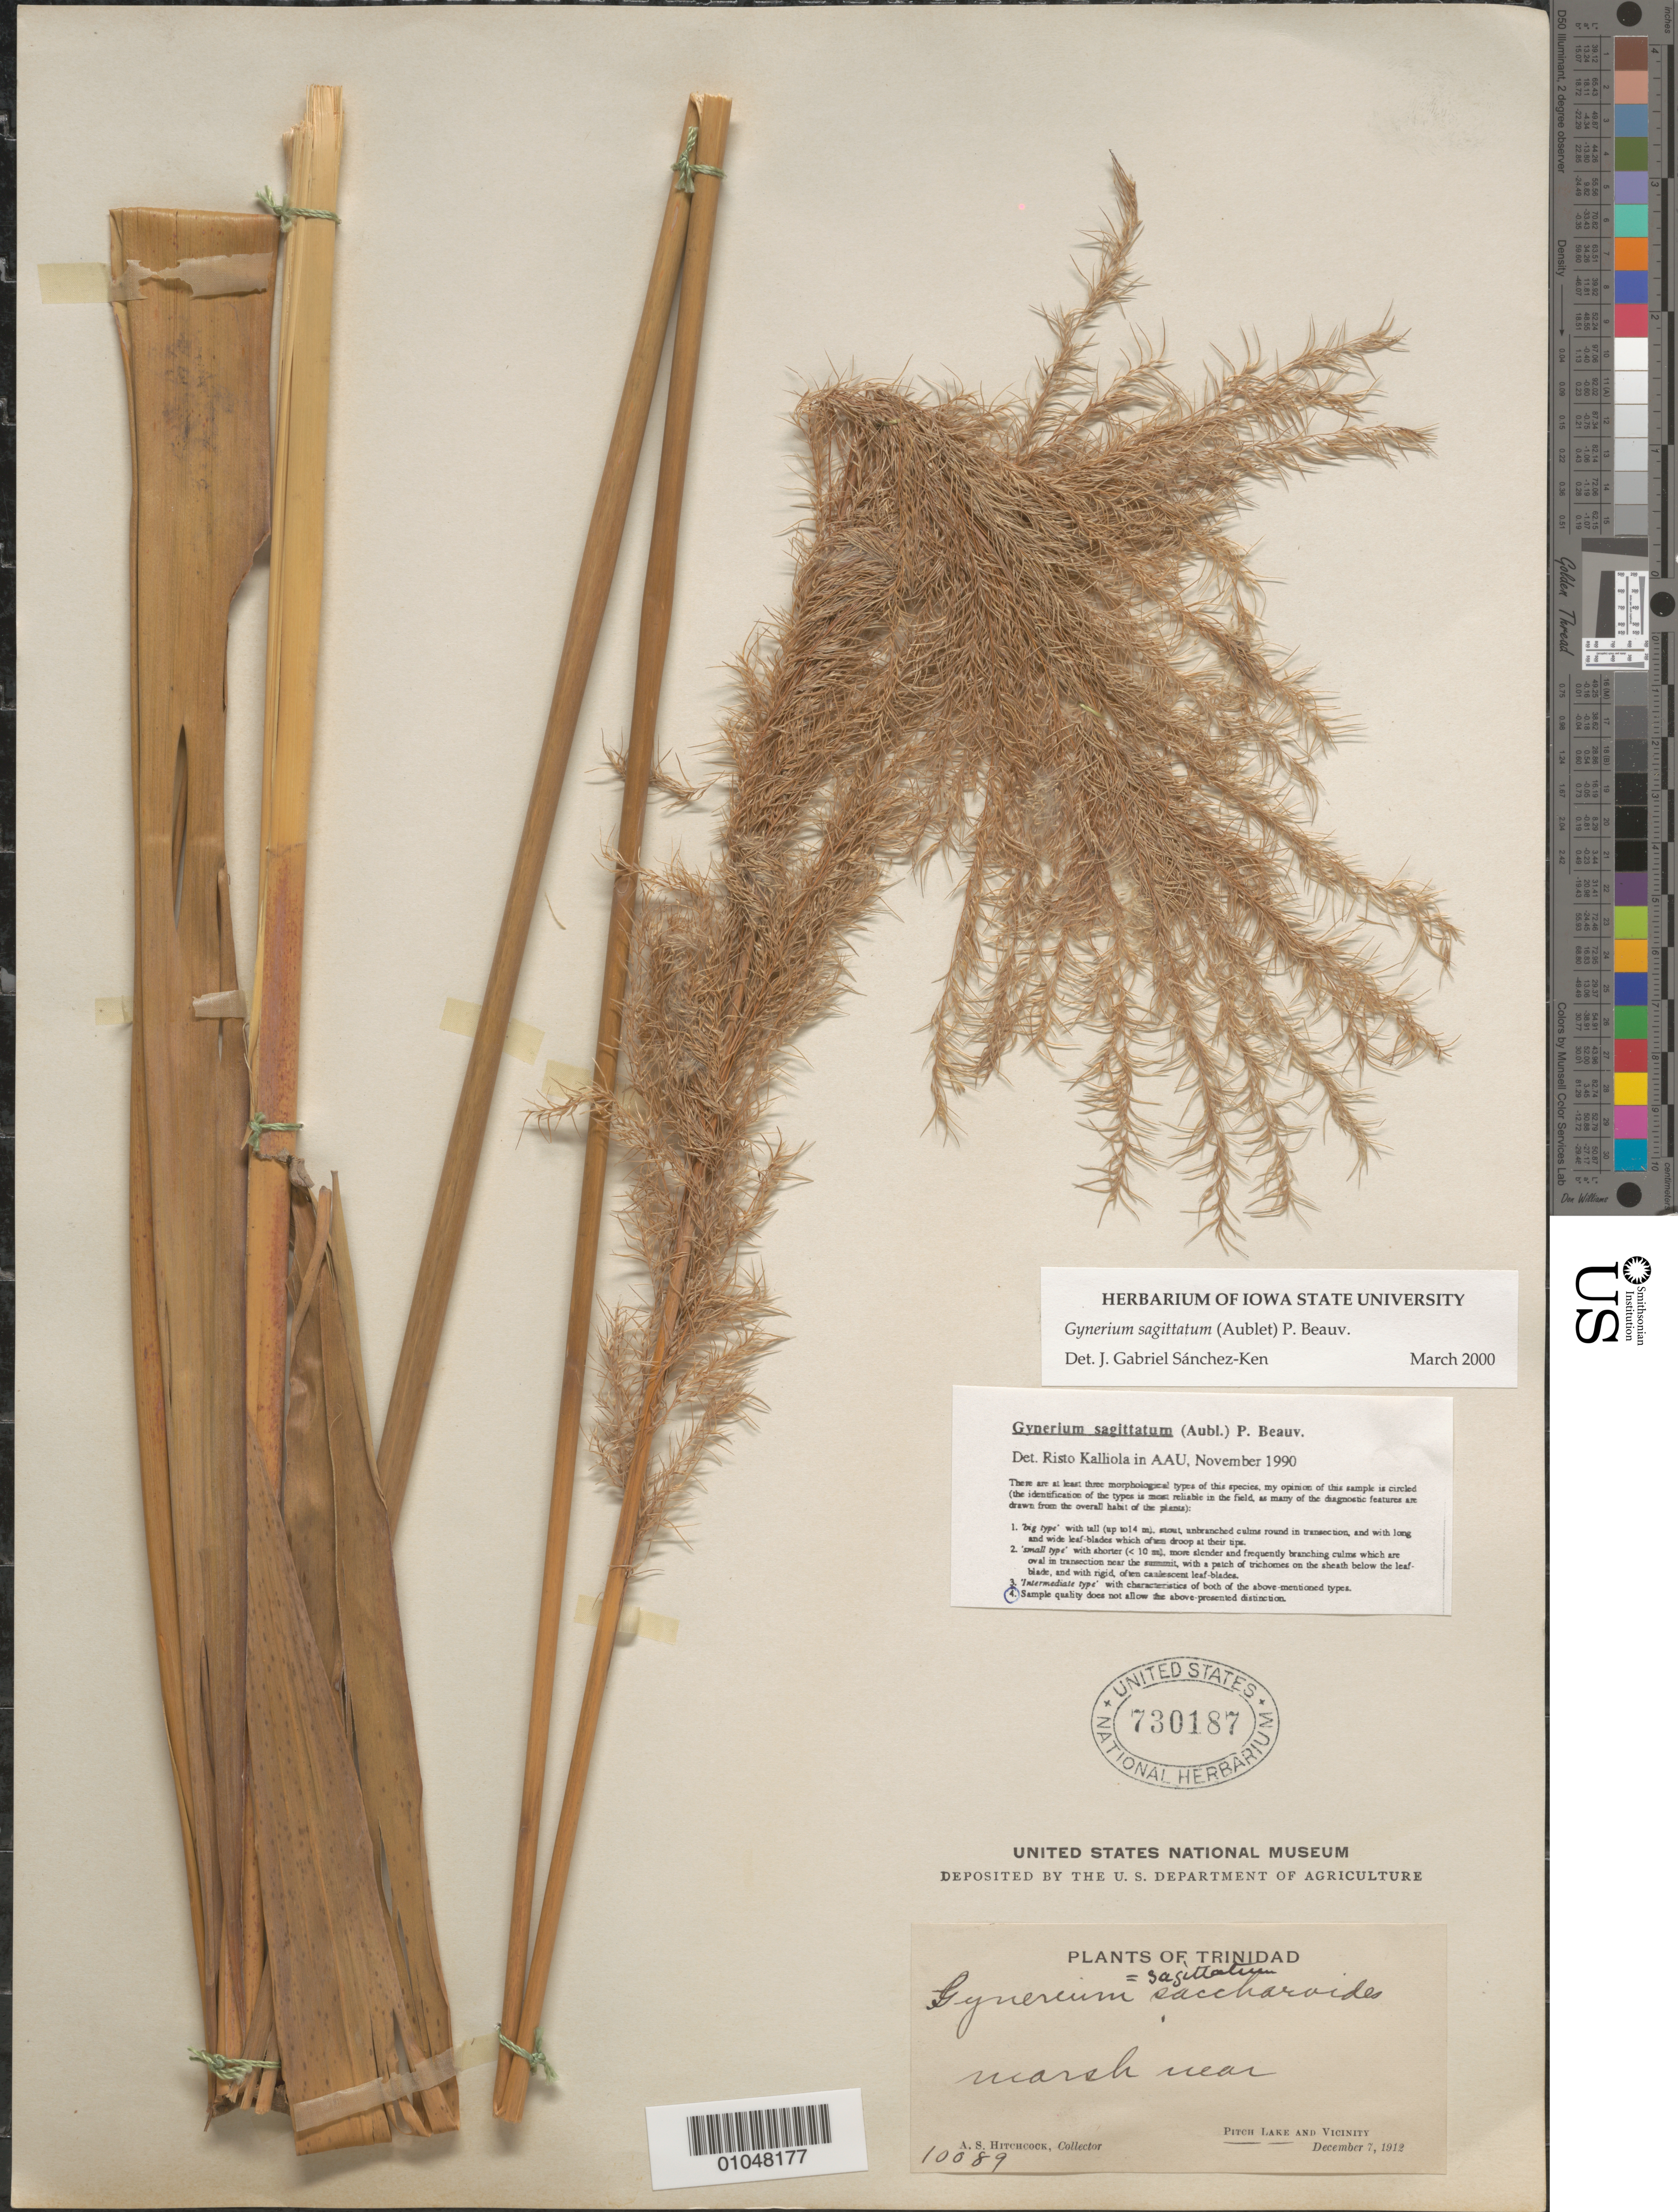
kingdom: Plantae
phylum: Tracheophyta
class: Liliopsida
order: Poales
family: Poaceae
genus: Gynerium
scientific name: Gynerium sagittatum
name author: (Aubl.) P. Beauv.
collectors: A. S. Hitchcock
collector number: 10089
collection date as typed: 07 Dec 1912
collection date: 1912-12-07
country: Trinidad and Tobago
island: Trinidad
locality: Marsh near Pitch lake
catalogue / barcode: US 730187